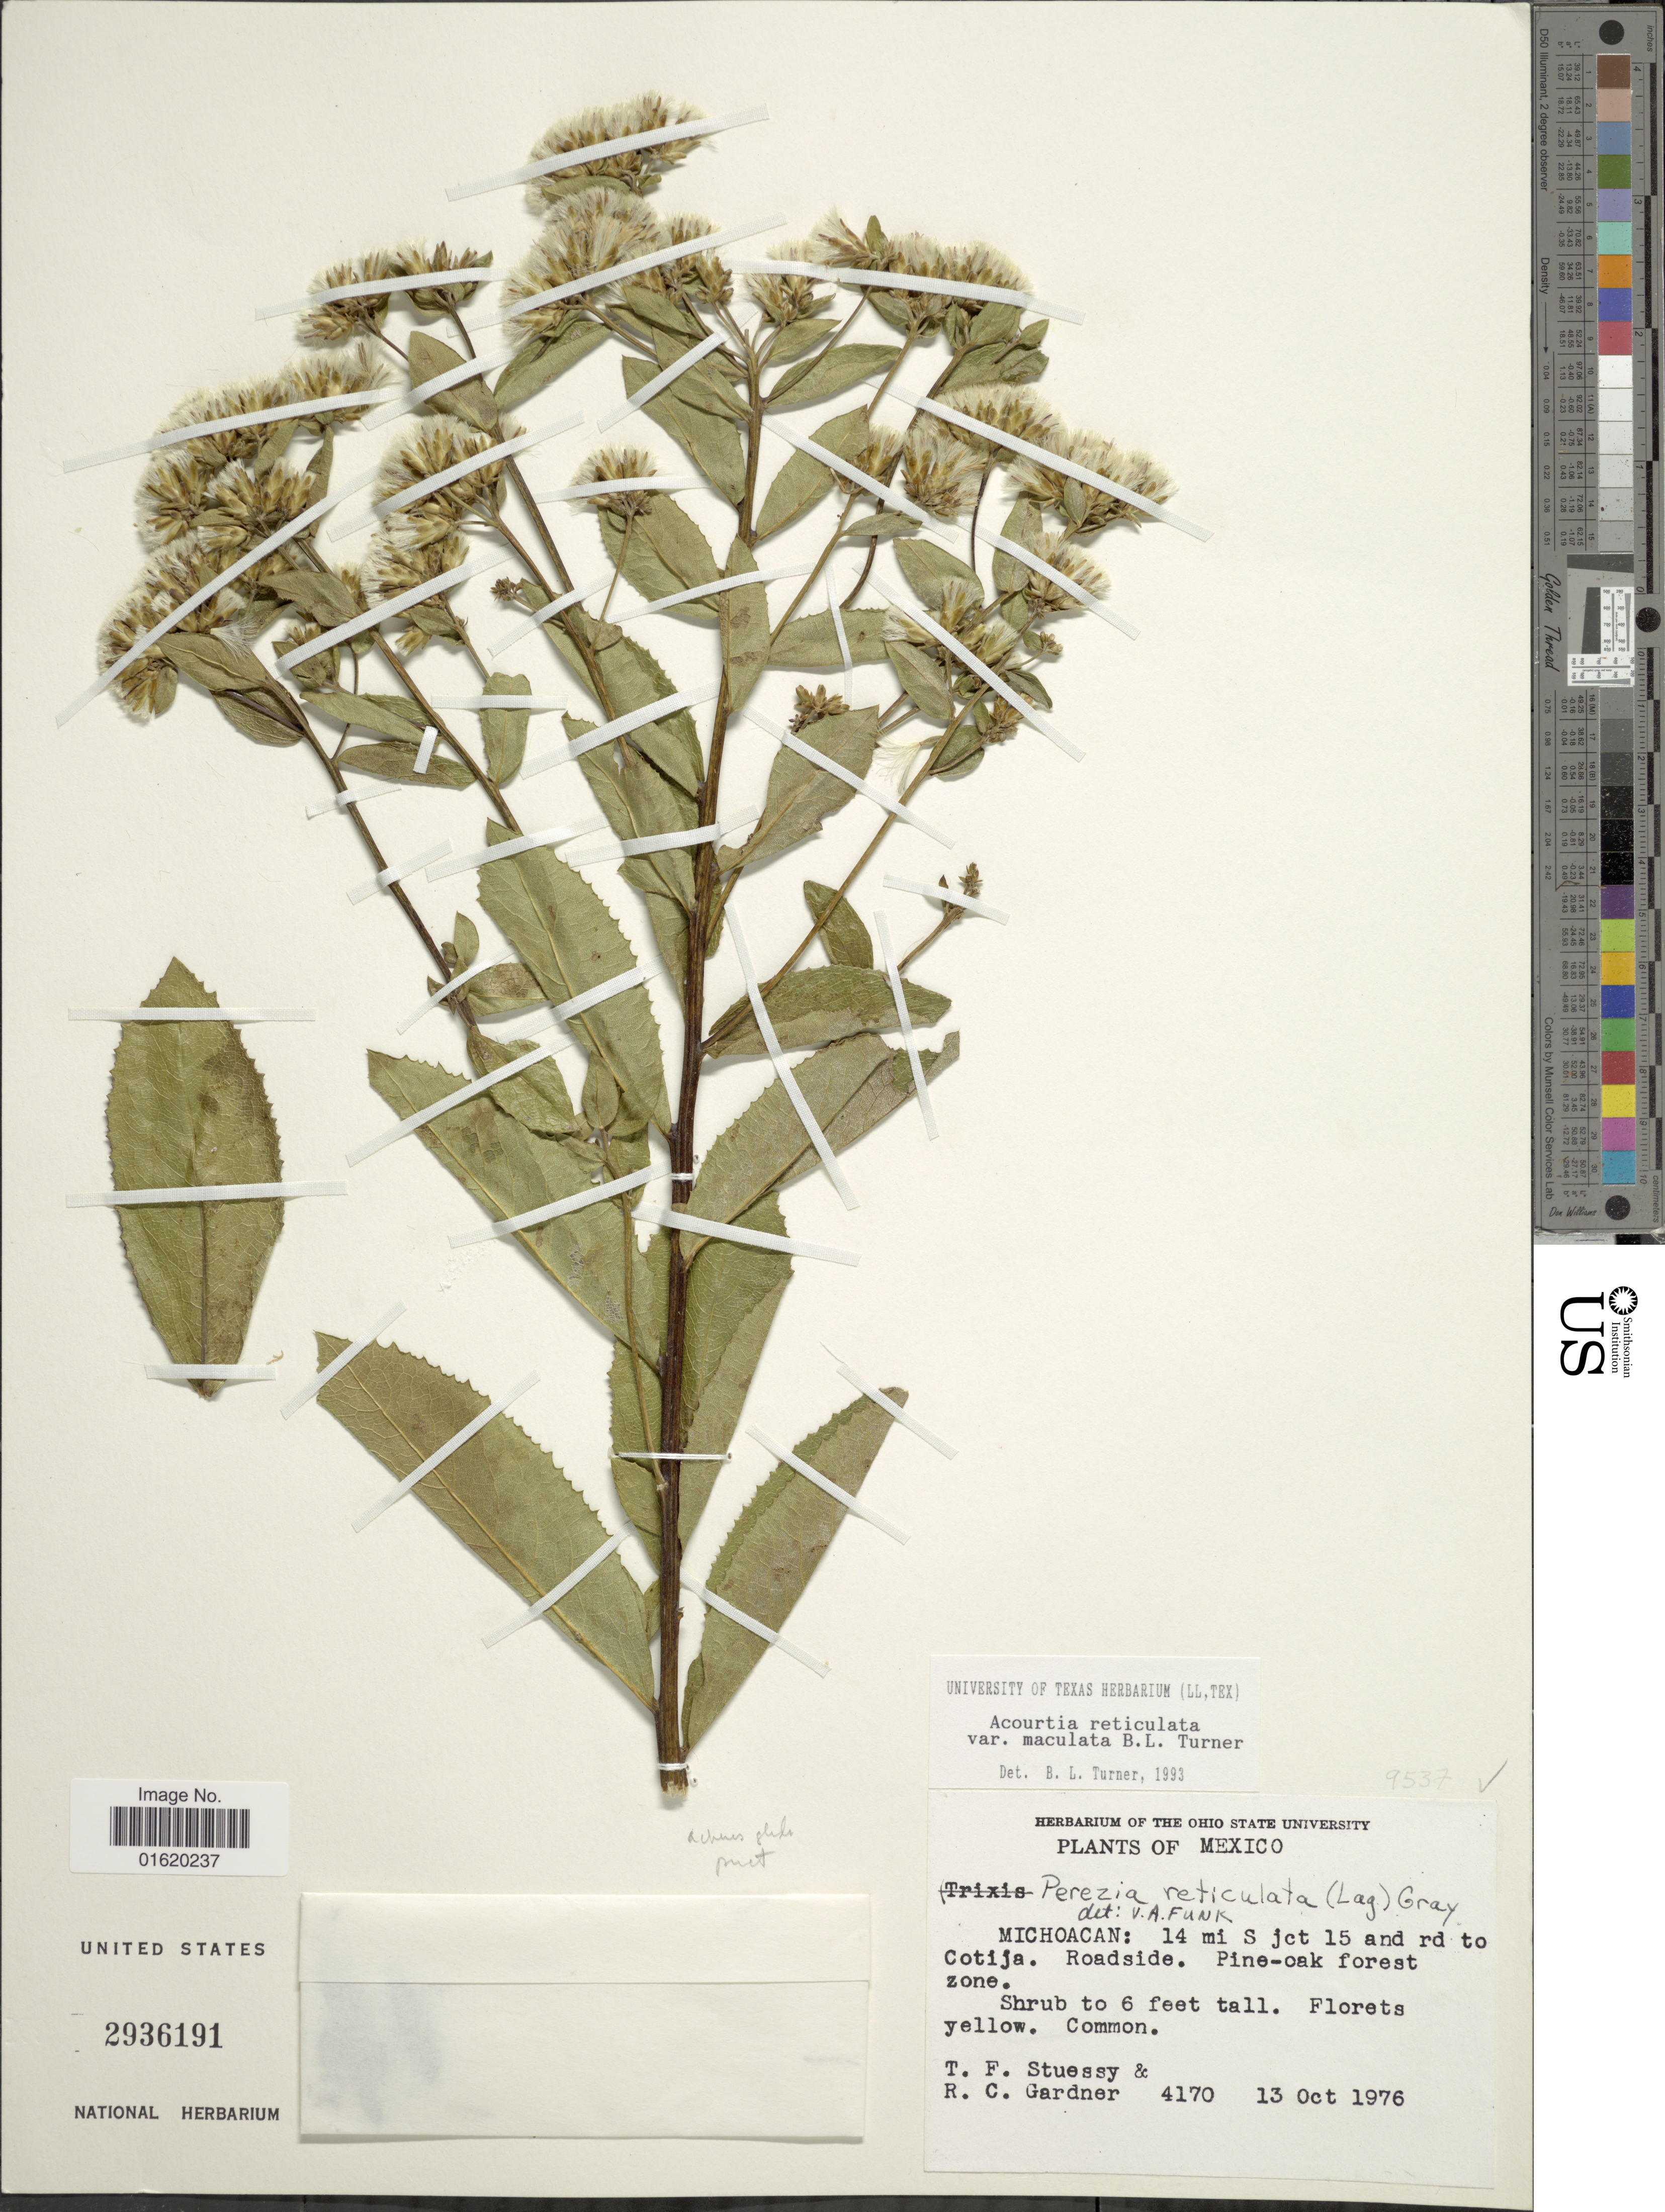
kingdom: Plantae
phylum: Tracheophyta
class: Magnoliopsida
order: Asterales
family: Asteraceae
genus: Acourtia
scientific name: Acourtia reticulata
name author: (Lag. ex D. Don) Reveal & R.M. King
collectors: T. Stuessu & R. Garnder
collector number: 4170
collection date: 1976-10-13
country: Mexico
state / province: Michoacán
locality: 14 mi S jct 15 and rd to Cotija, roadside, pine-oak forest zone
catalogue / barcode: US 2936191